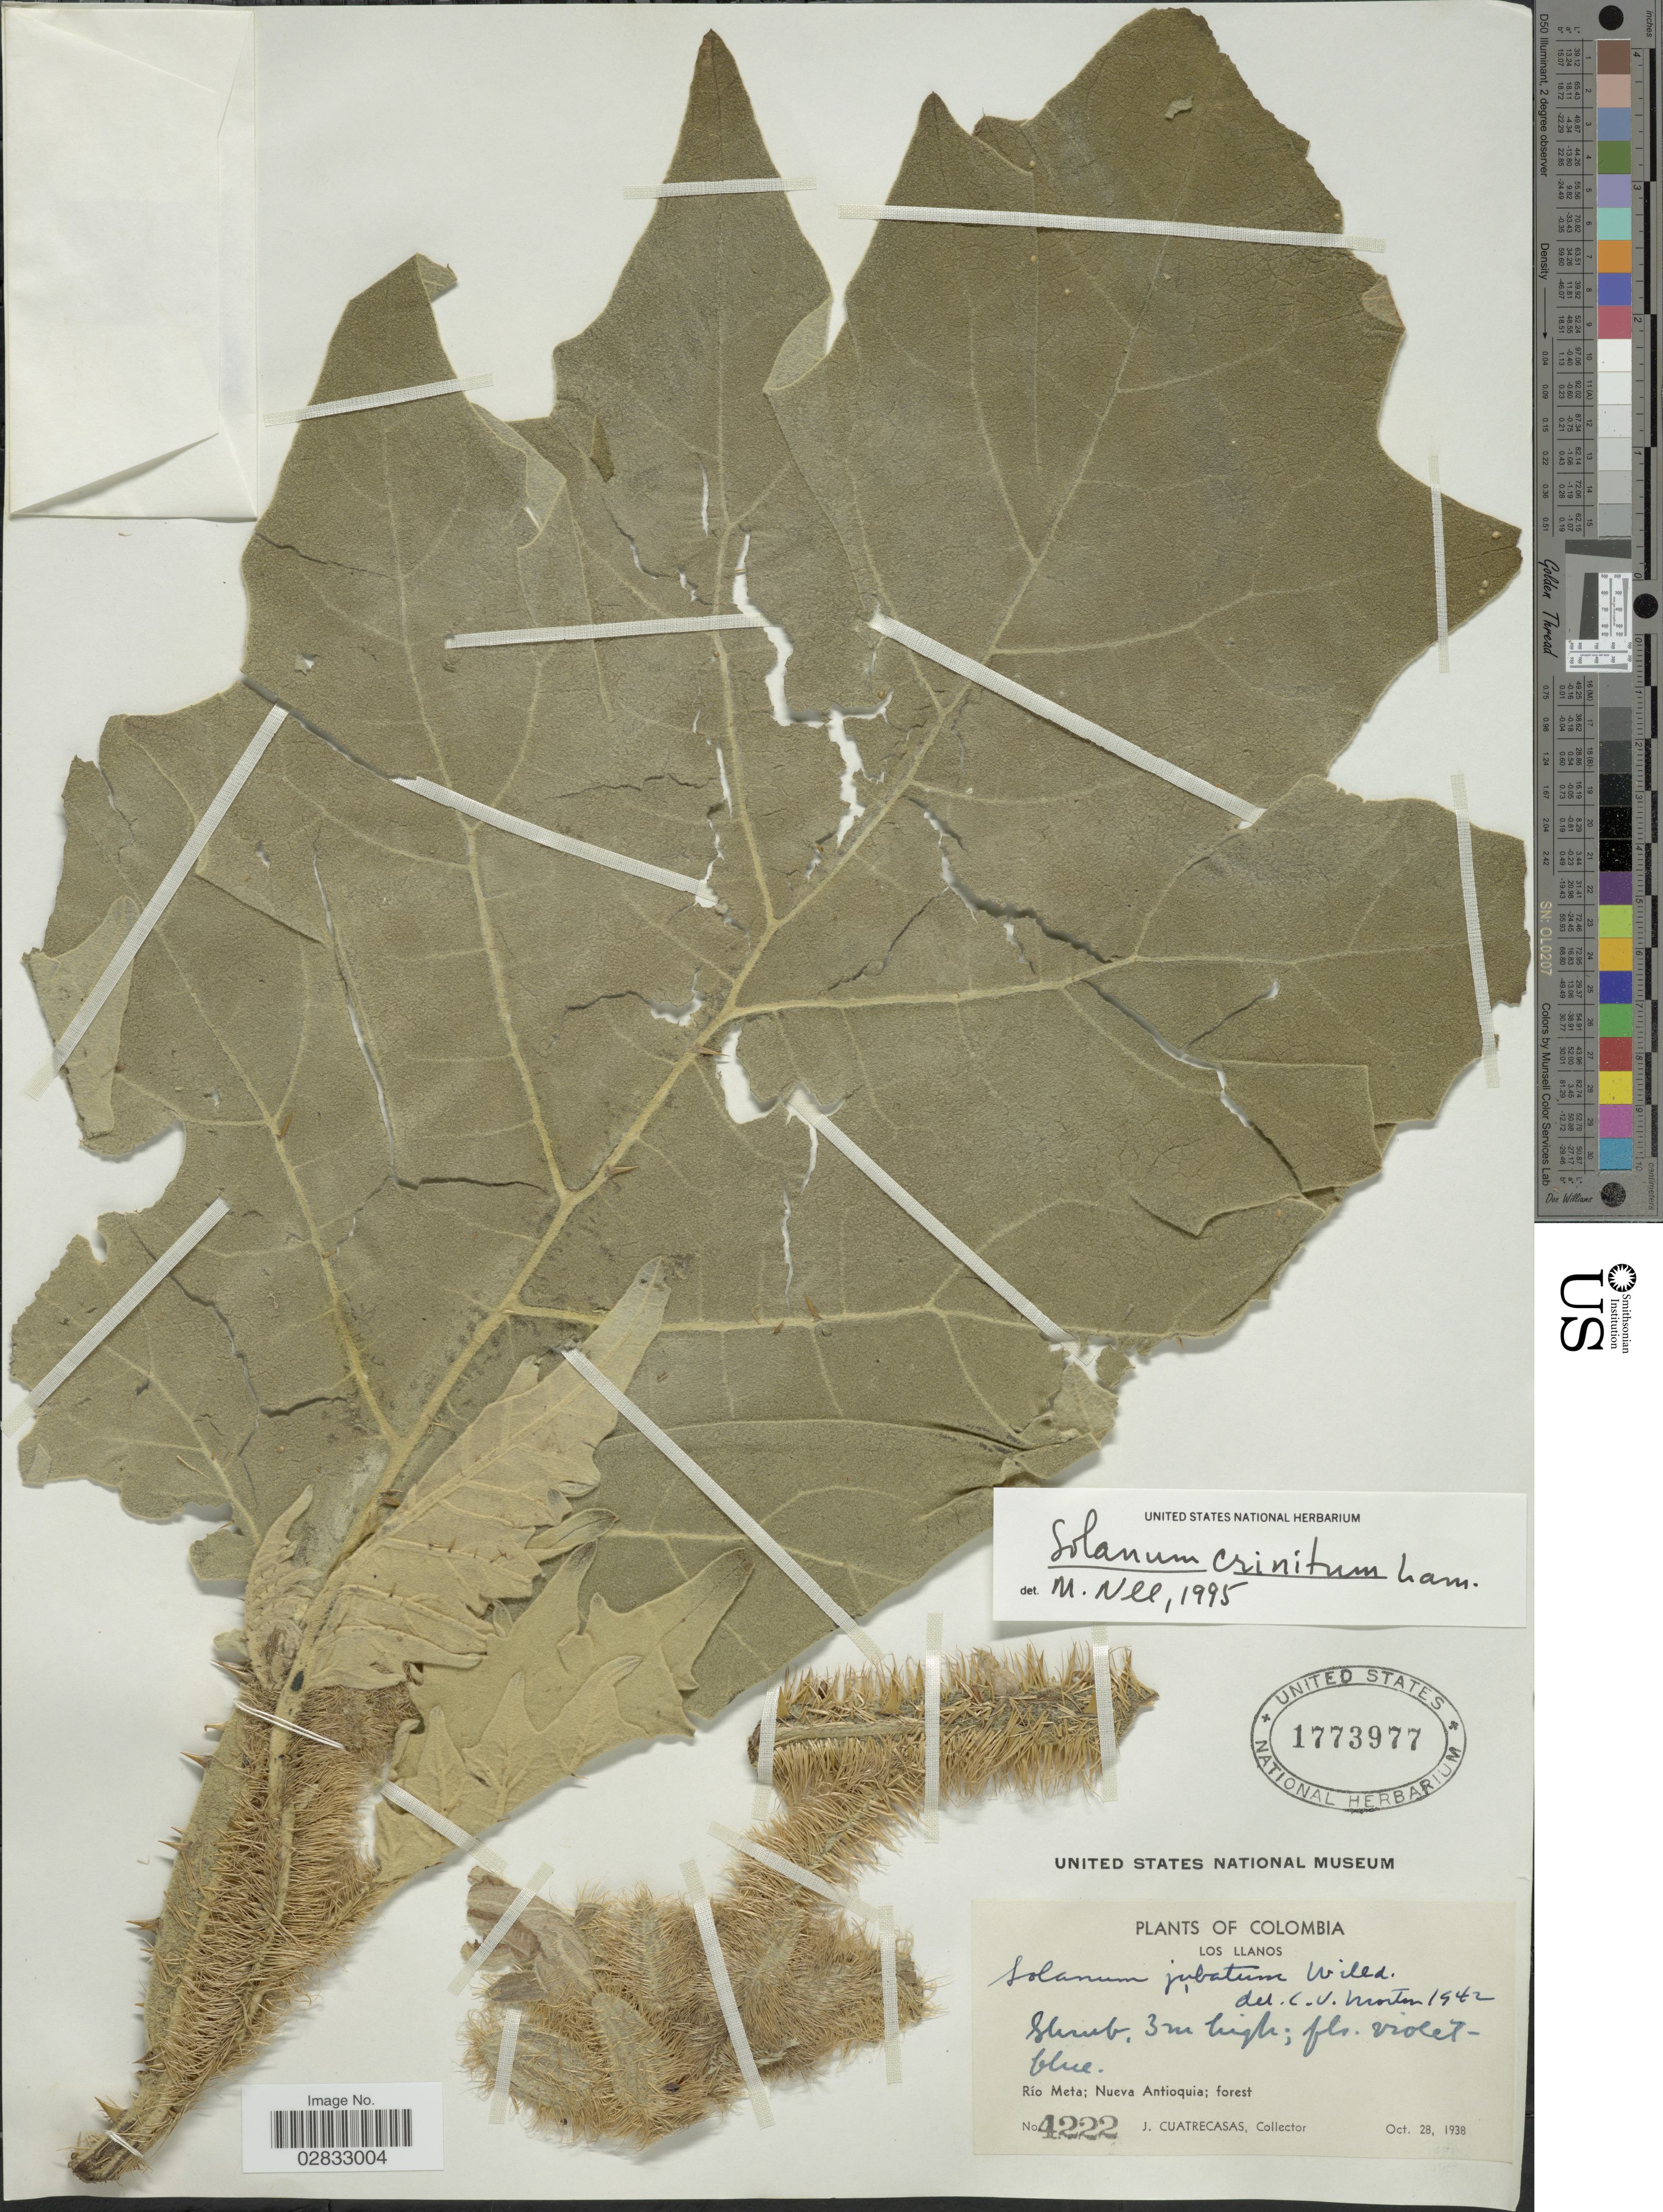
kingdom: Plantae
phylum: Tracheophyta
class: Magnoliopsida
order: Solanales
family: Solanaceae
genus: Solanum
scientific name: Solanum crinitum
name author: Lam.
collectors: J. Cuatrecasas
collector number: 4222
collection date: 1938-10-28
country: Colombia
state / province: Meta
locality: Los Llanos. Río Meta: Nueva Antioquia.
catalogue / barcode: US 1773977